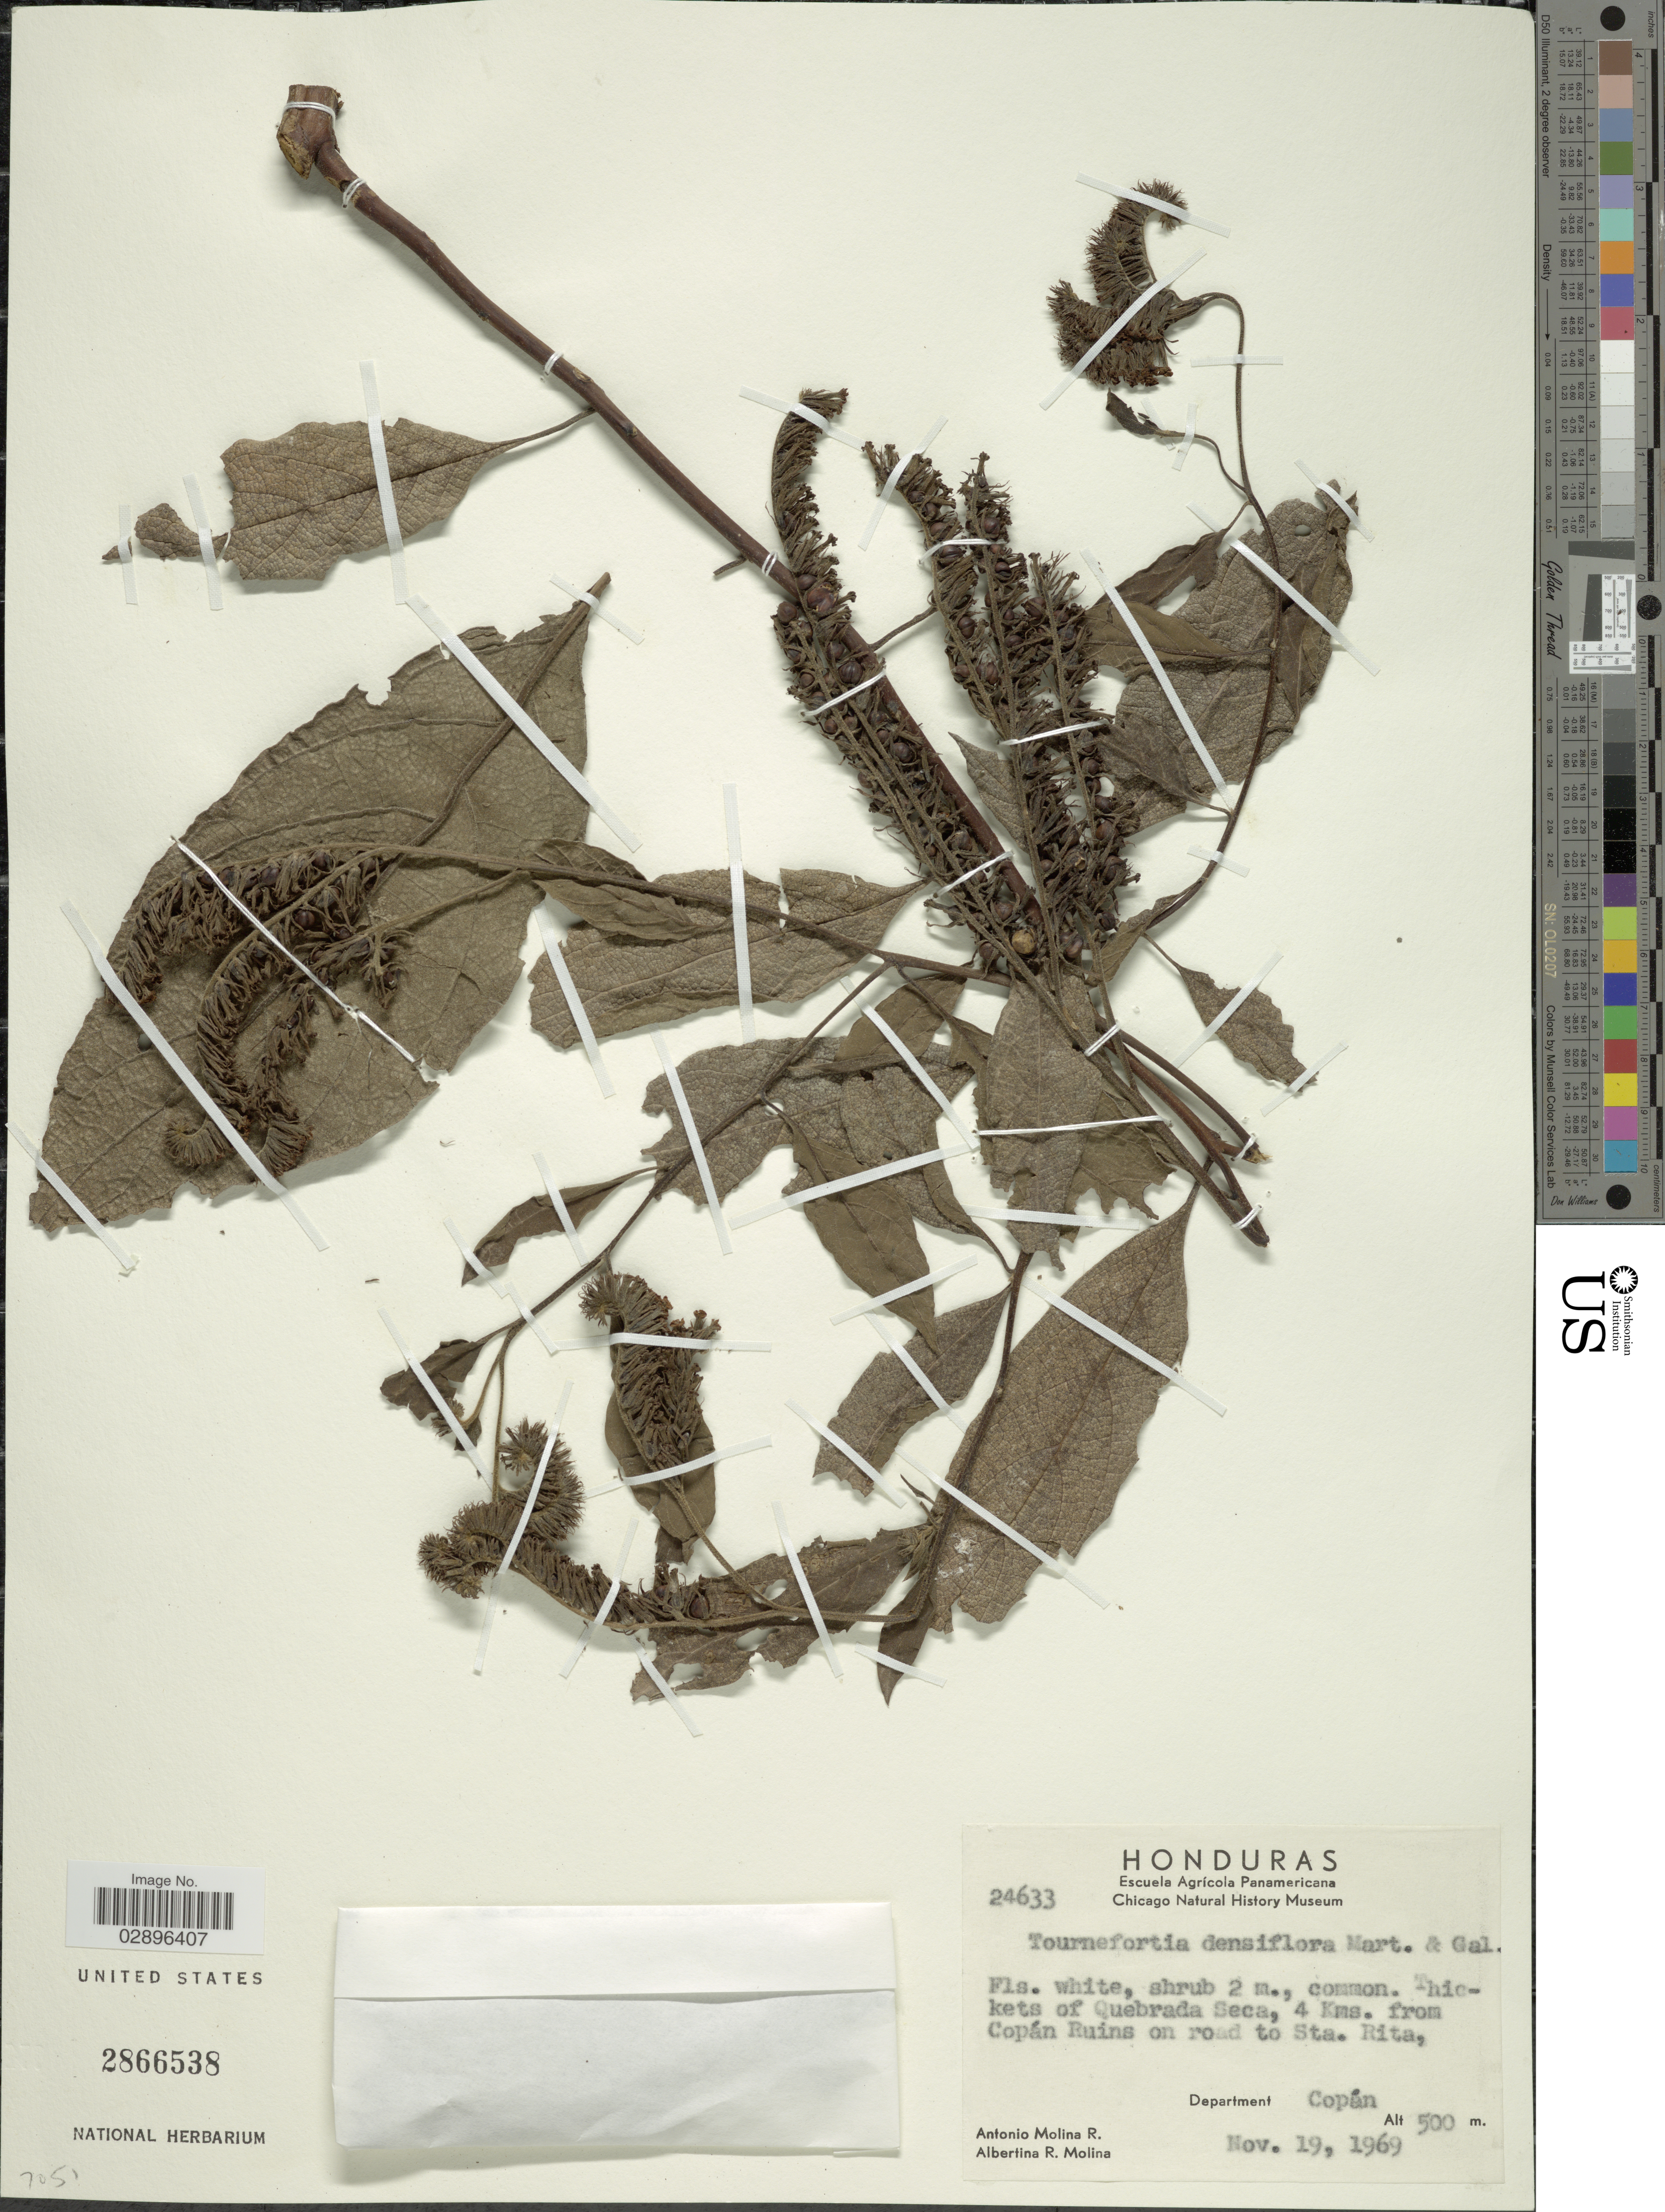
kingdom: Plantae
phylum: Tracheophyta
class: Magnoliopsida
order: Boraginales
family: Heliotropiaceae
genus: Tournefortia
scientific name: Tournefortia densiflora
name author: M. Martens & Galeotti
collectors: A. Molina R. & A. R. Molina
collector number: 24633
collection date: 1969-11-19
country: Honduras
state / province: Copán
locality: Thickets of Quebrada Seca, 4 Kms. from Copán Ruins on road to Sta. Rita, Department Copán.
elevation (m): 500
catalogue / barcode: US 2866538